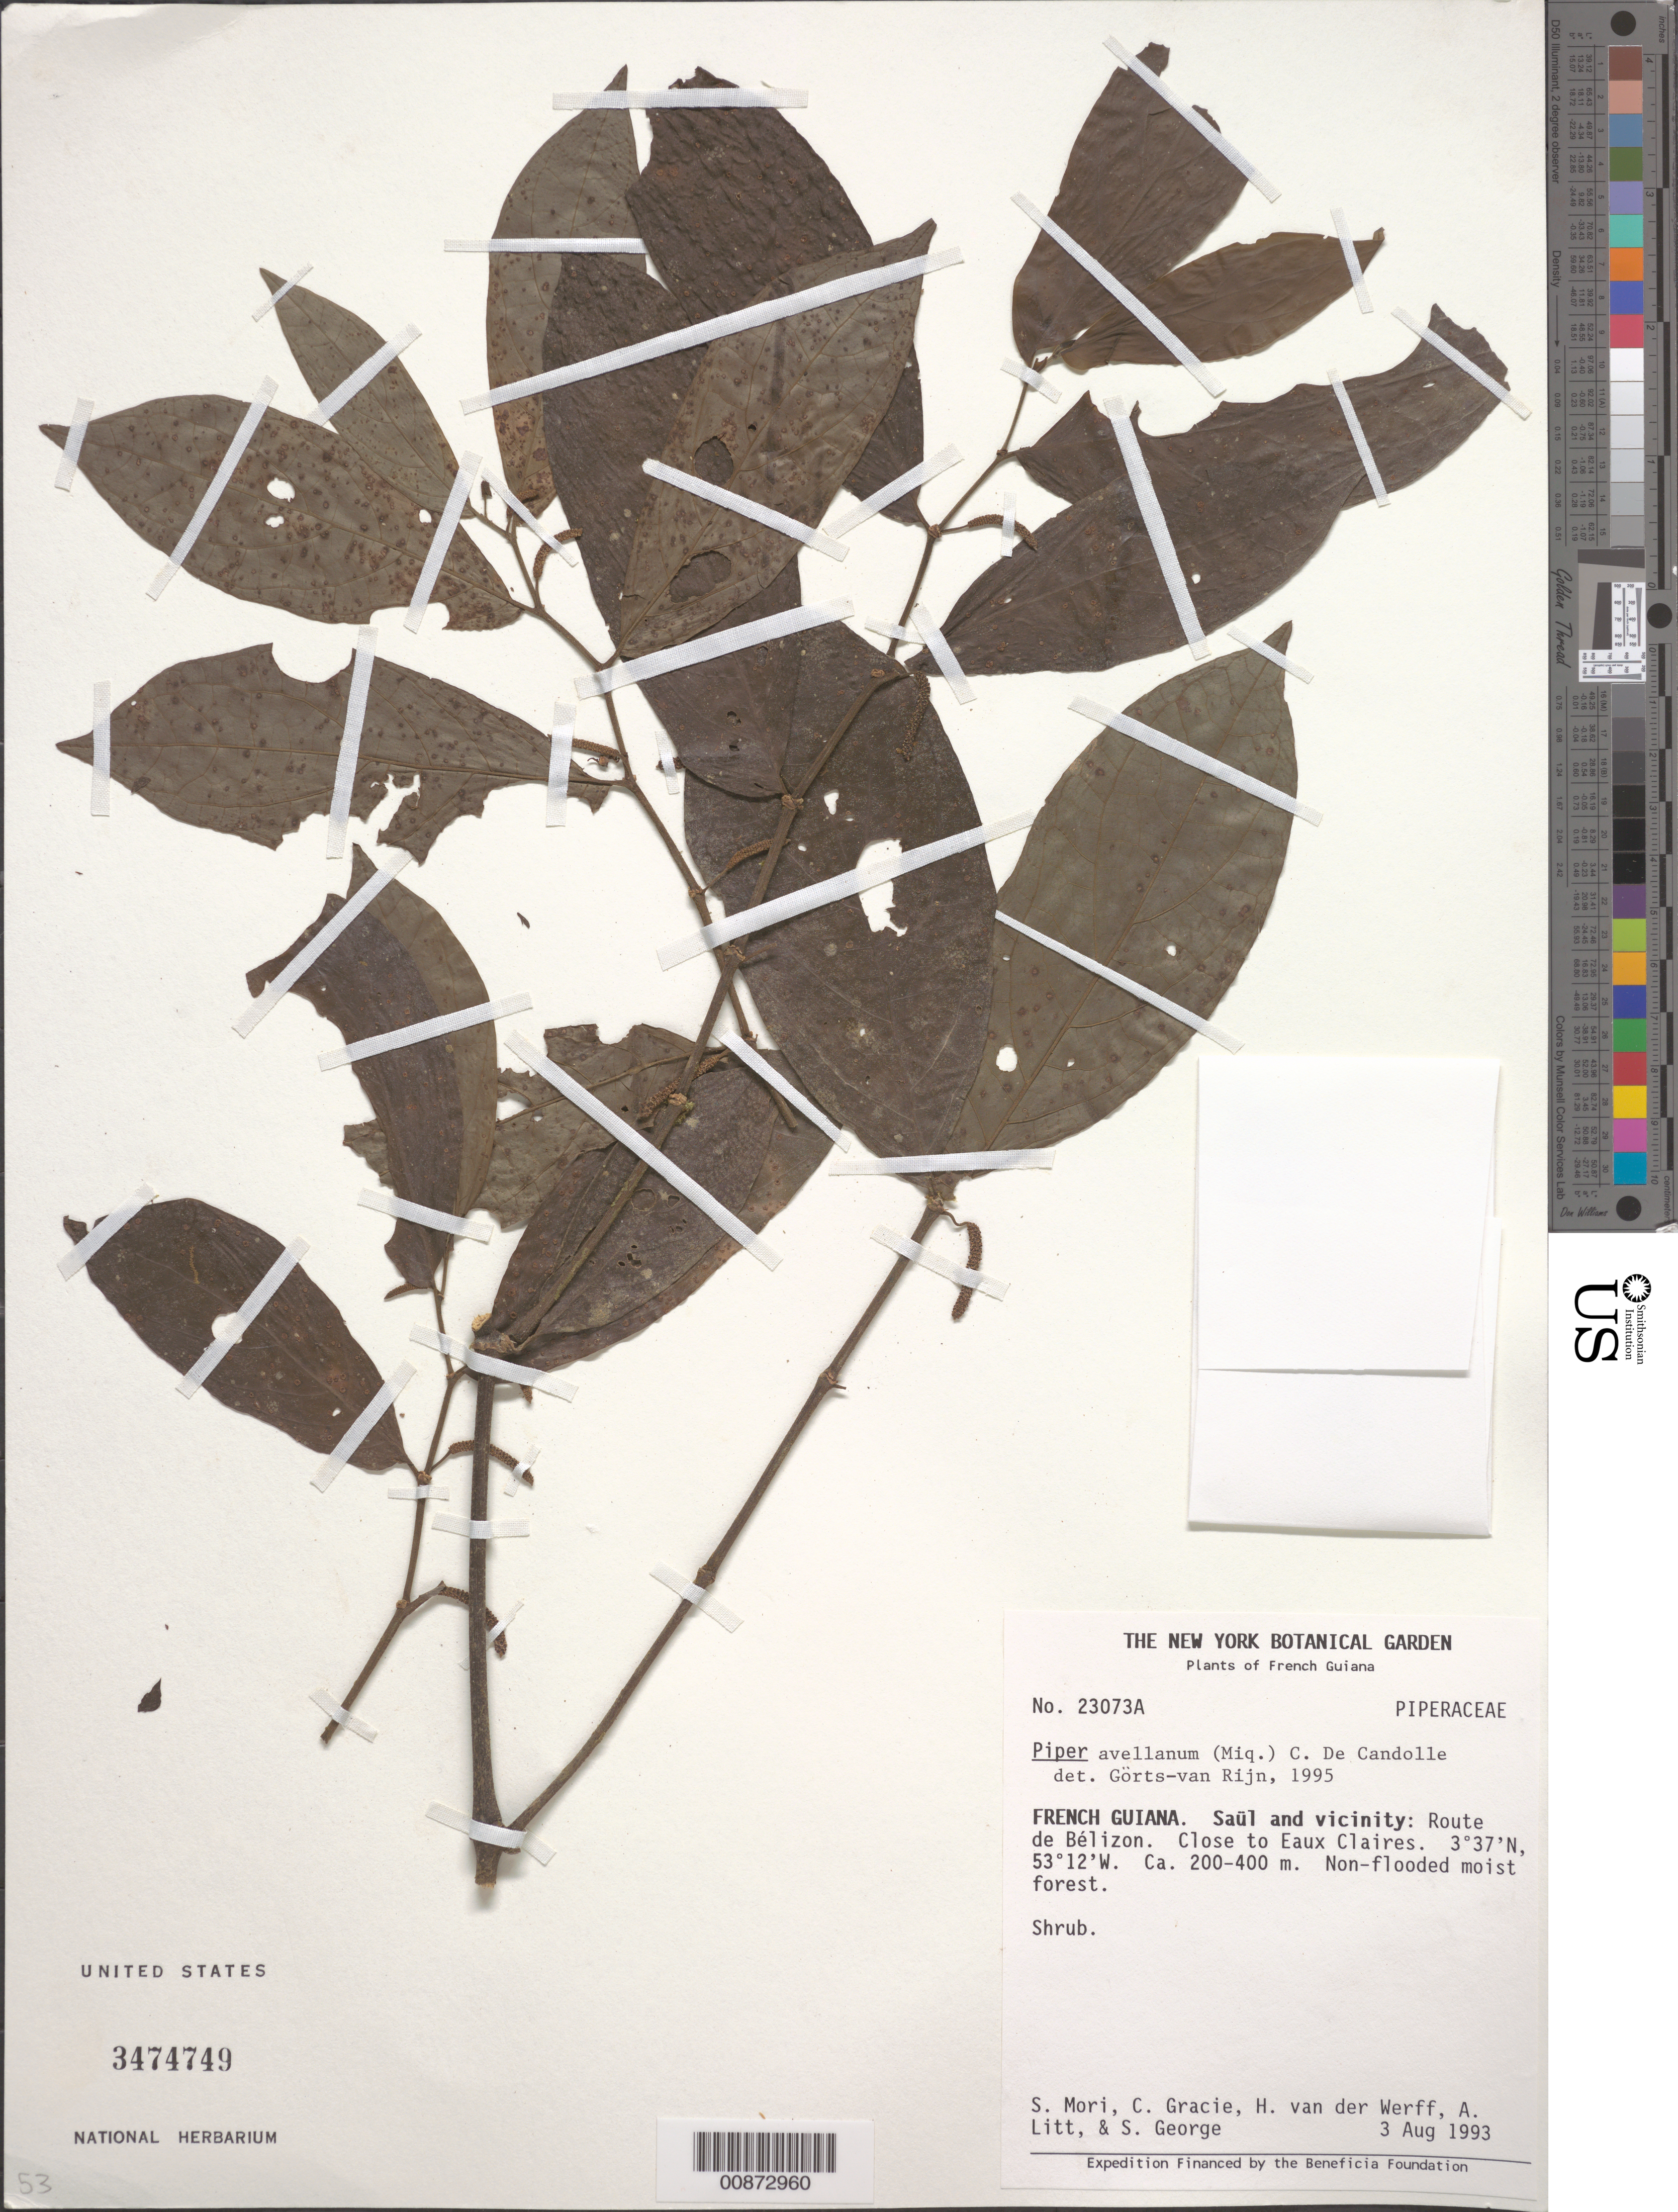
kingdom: Plantae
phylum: Tracheophyta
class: Magnoliopsida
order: Piperales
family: Piperaceae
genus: Piper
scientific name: Piper avellanum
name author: (Miq.) C. DC.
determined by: Görts-van Rijn, A. R. A.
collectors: S. Mori, C. A. Gracie, H. van der Werff, A. Litt & S. George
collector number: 23073 A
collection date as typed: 3-Aug-93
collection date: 1993-08-03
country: French Guiana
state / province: Saint-Laurent-du-Maroni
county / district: Saül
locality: Saül and vic., Route de Bélizon, close to Eaux Claires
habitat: Non-flooded moist forest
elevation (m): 200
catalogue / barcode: US 3474749